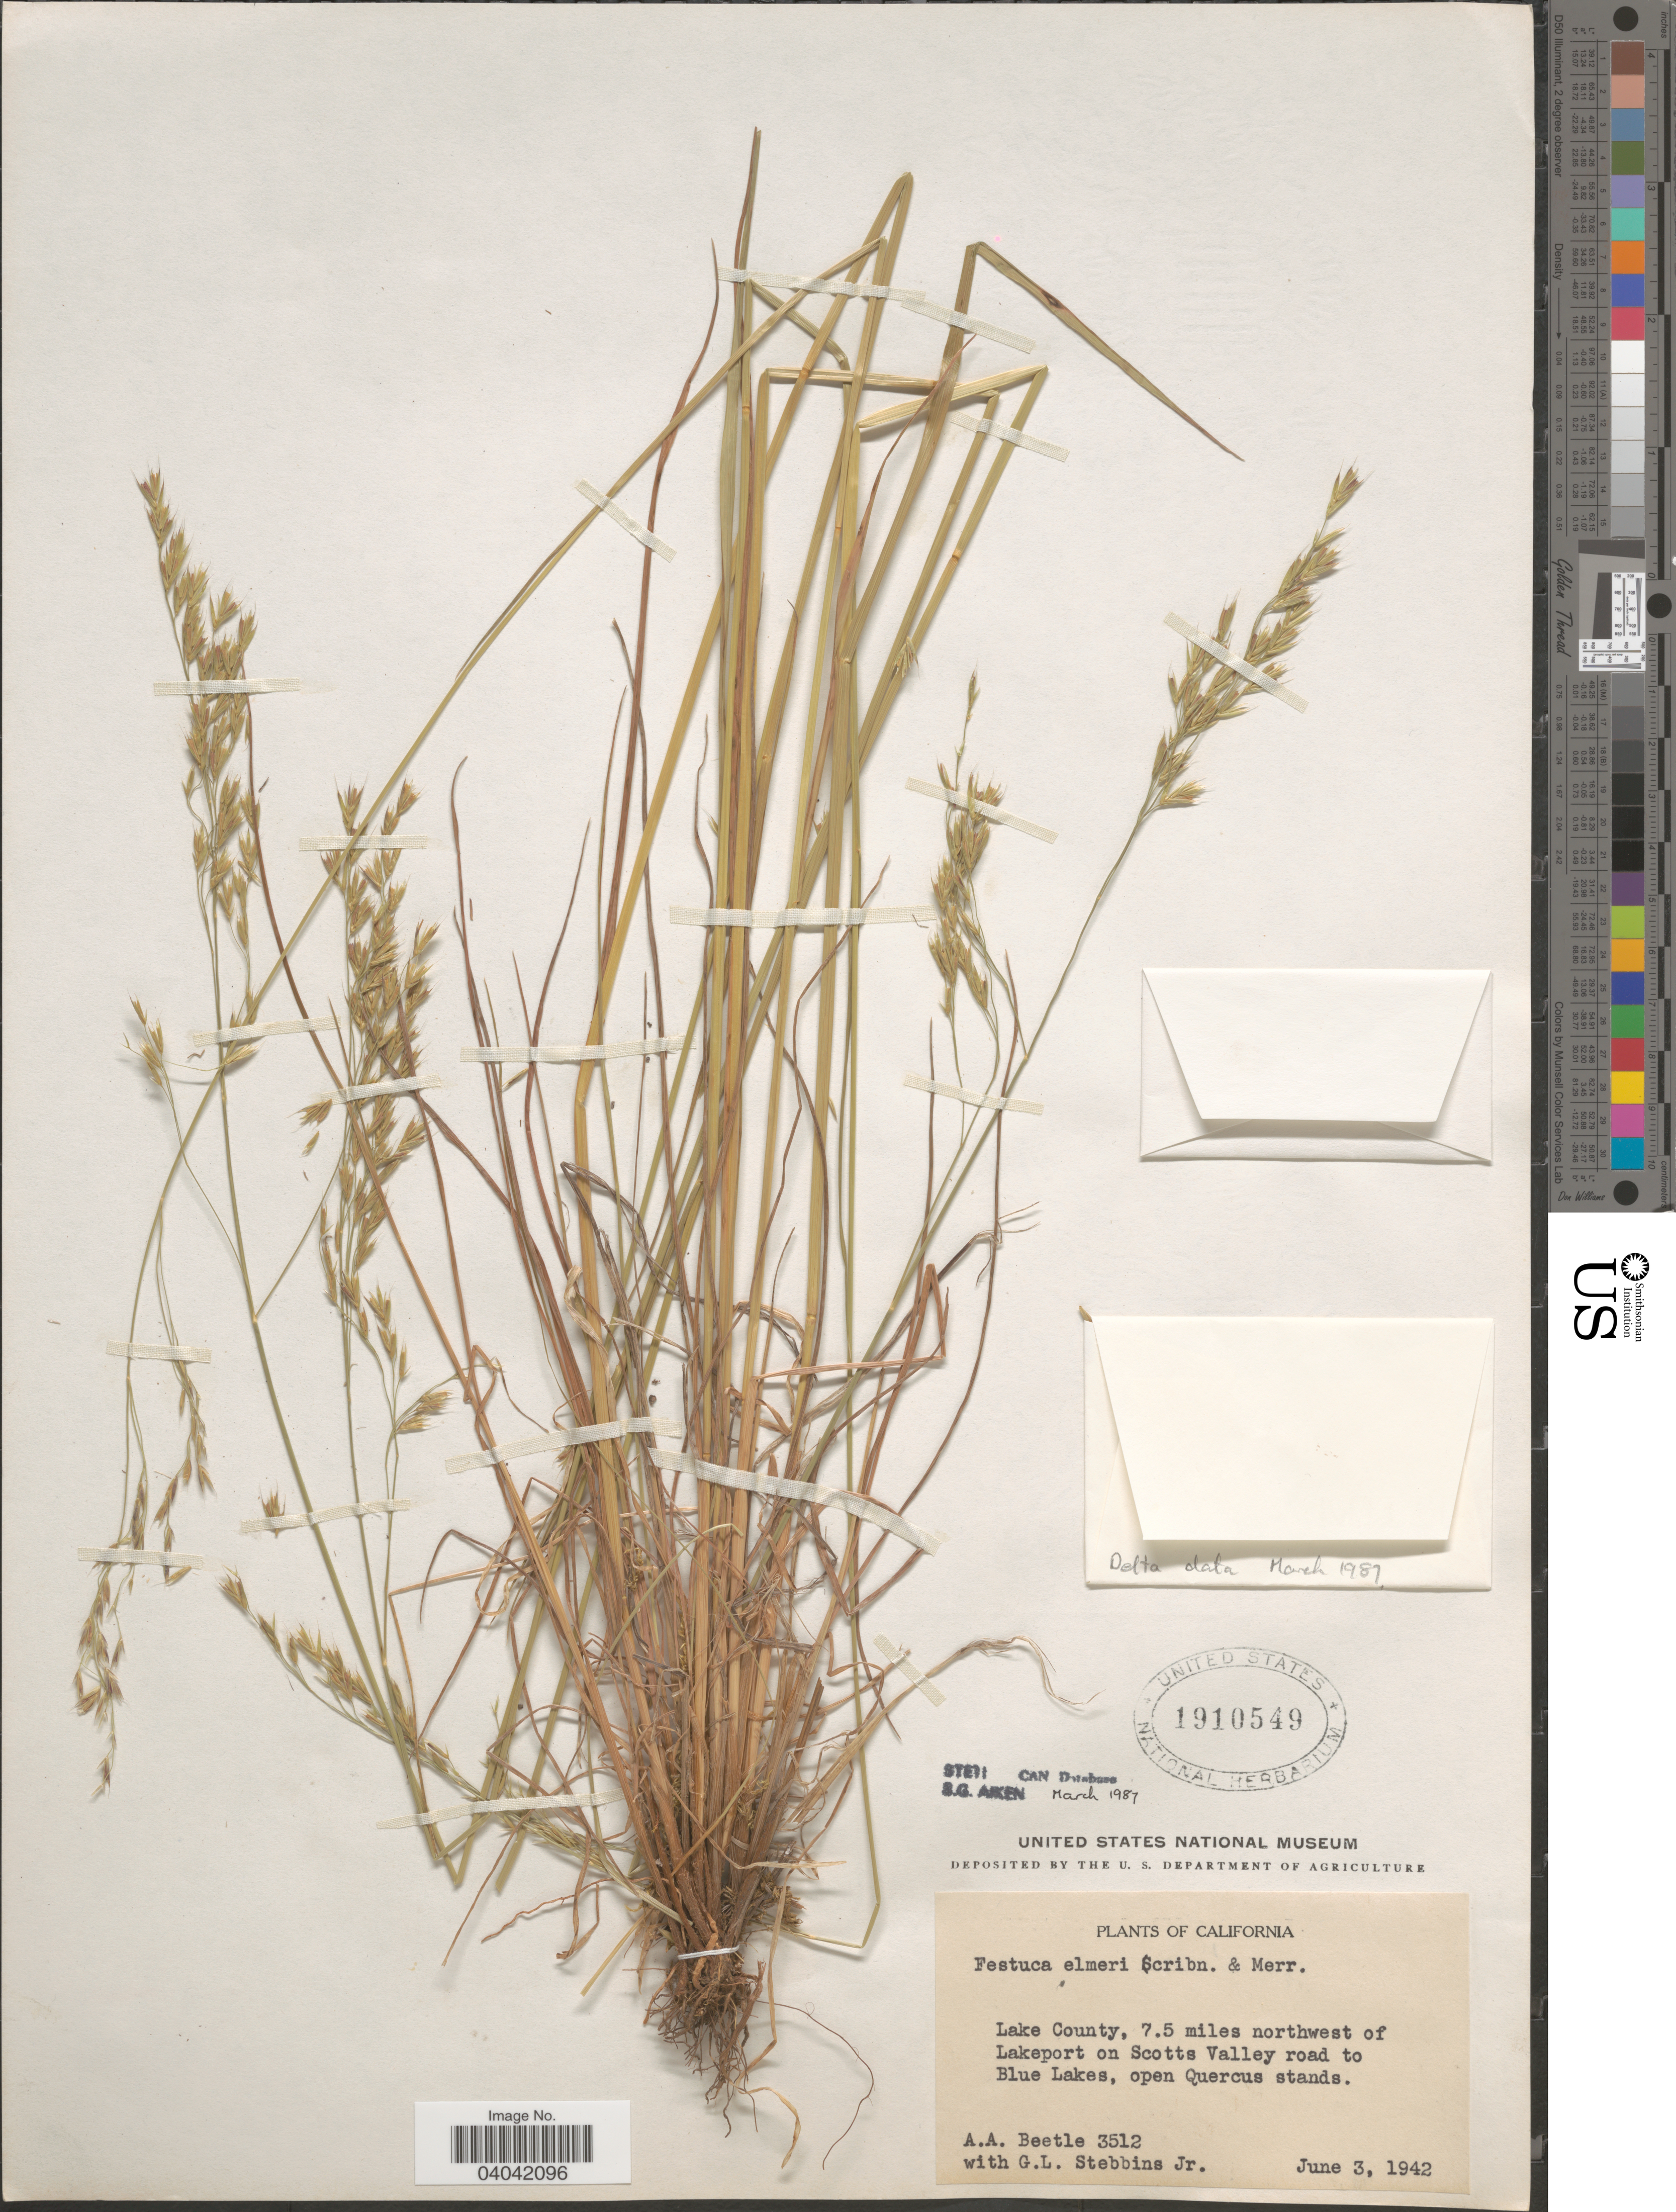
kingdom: Plantae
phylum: Tracheophyta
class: Liliopsida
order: Poales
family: Poaceae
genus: Festuca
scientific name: Festuca elmeri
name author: Scribn. & Merr.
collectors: A. A. Beetle & G. L. Stebbins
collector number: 3512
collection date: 1942-06-03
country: United States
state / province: California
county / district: Lake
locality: Lake County, 7.5 miles northwest of Lakeport on Scotts Valley road to Blue Lakes, open Quercus stands.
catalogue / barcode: US 1910549